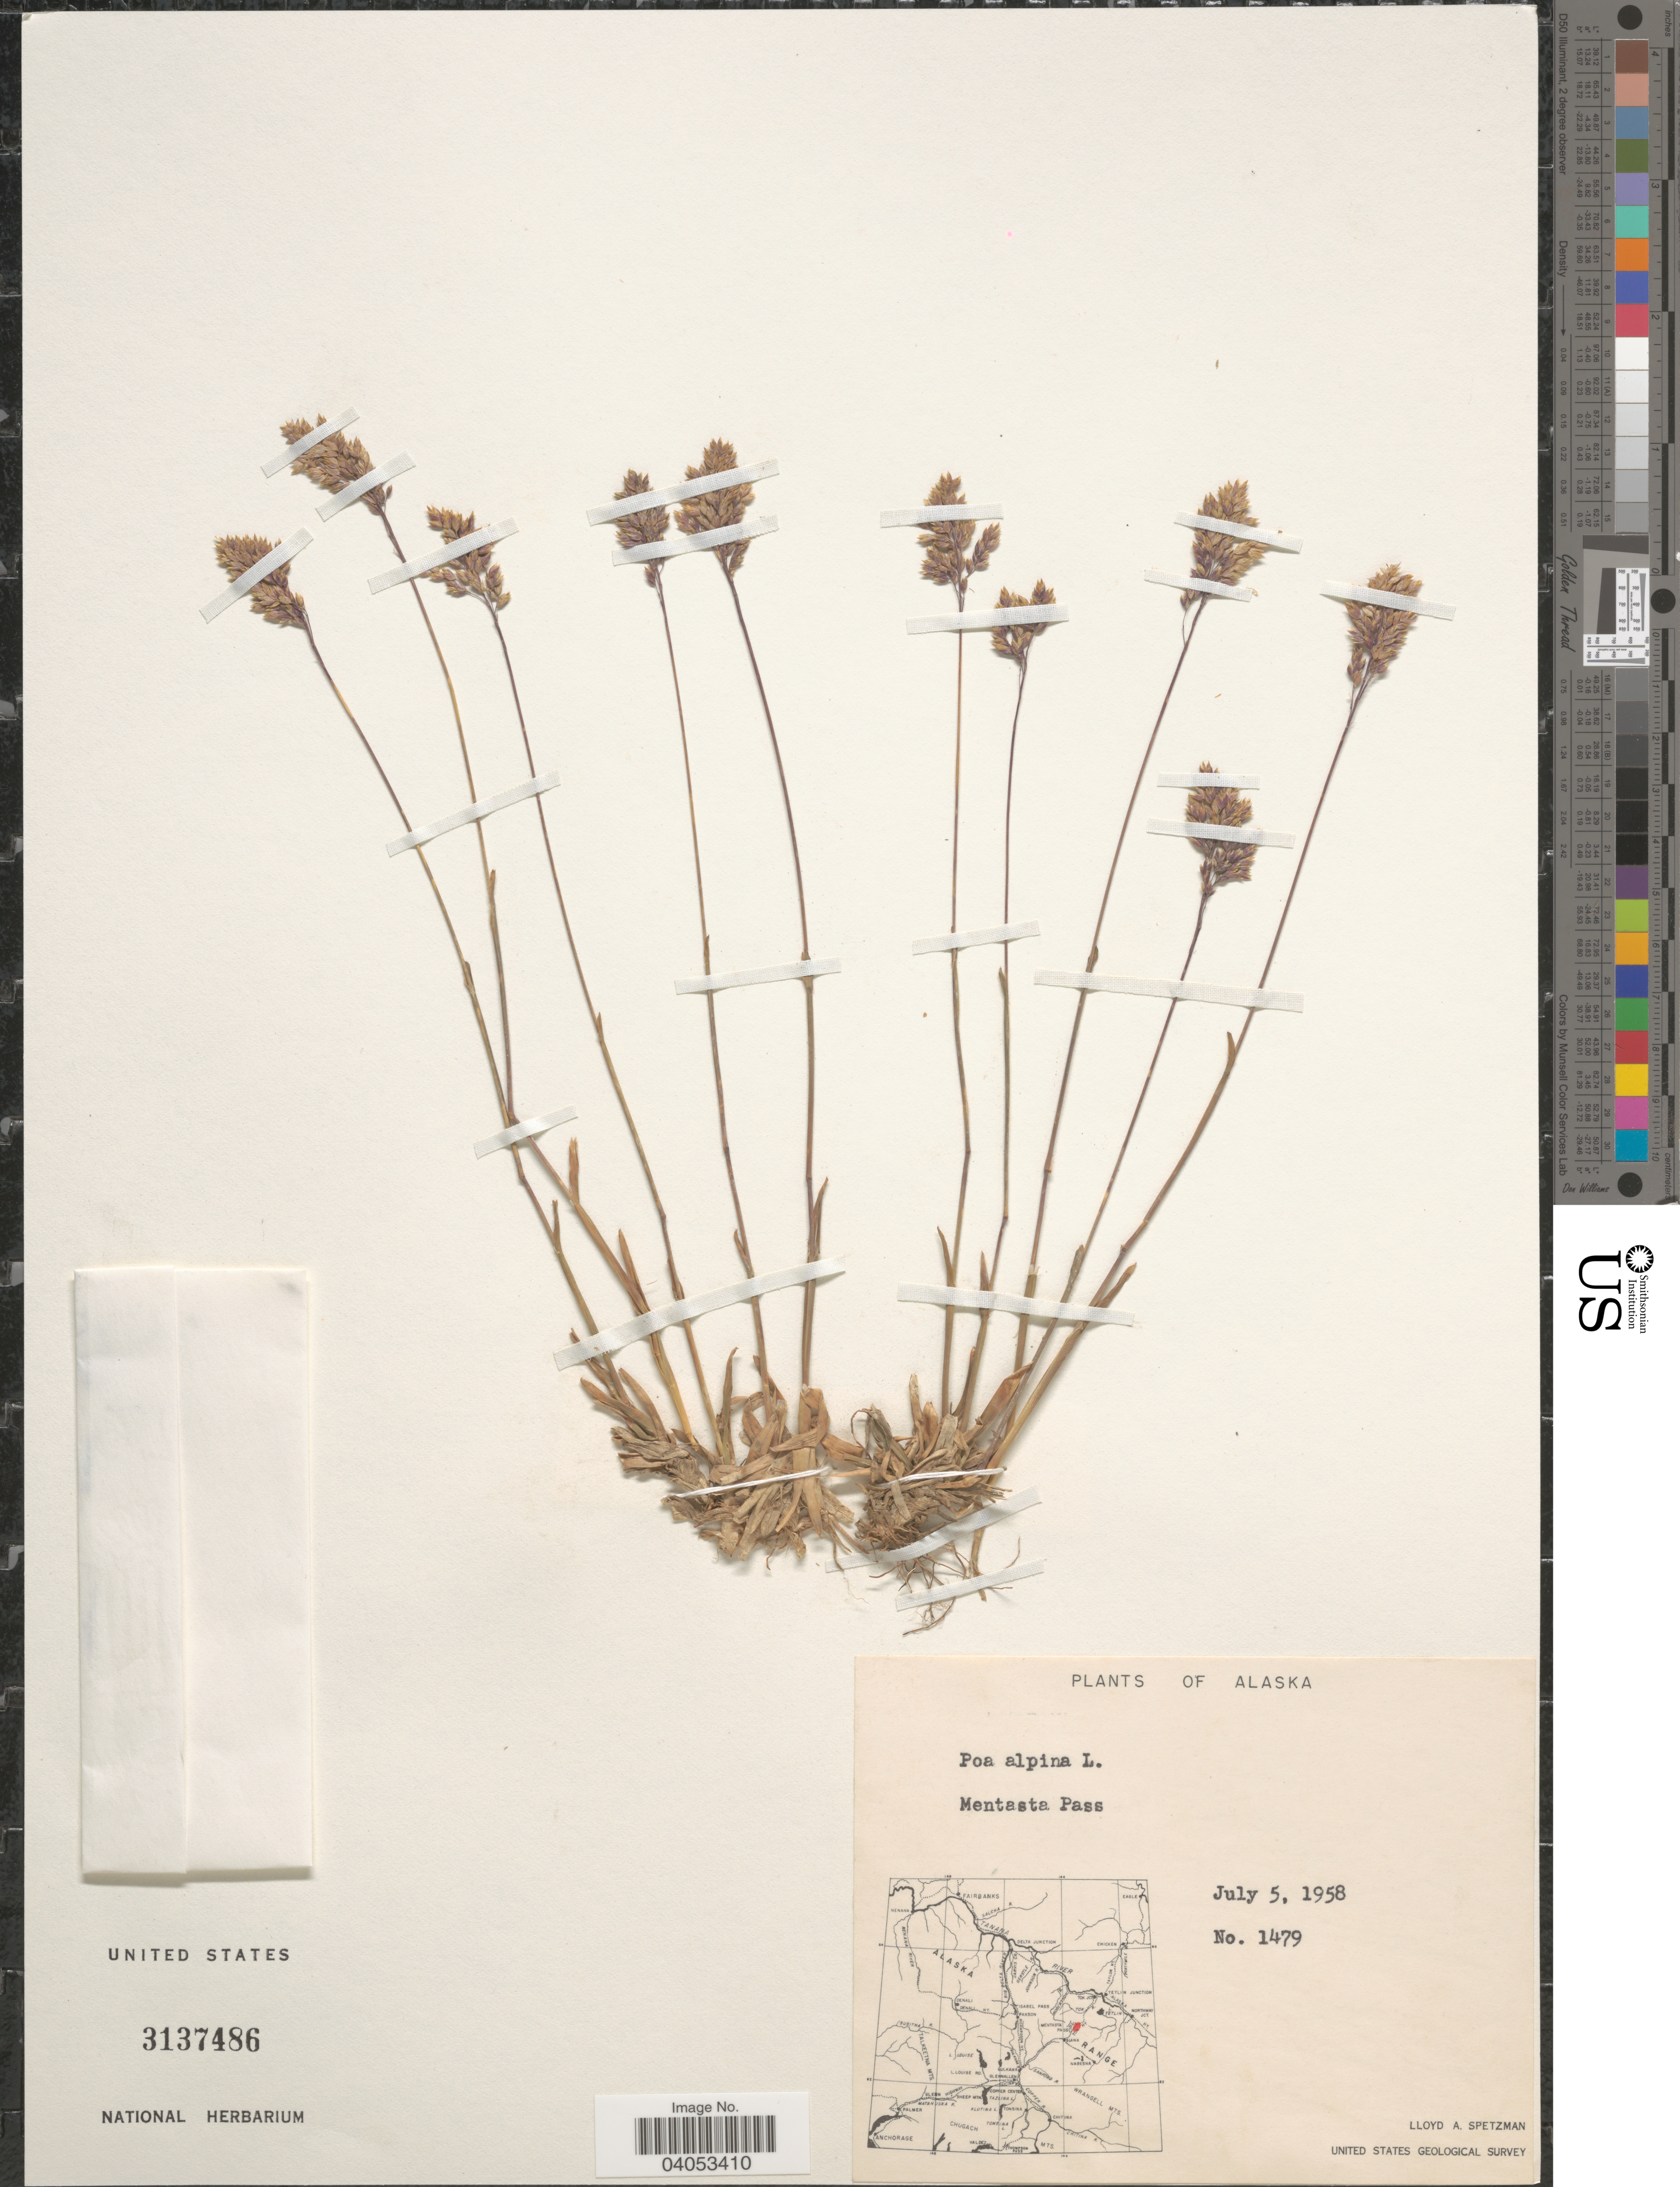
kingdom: Plantae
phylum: Tracheophyta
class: Liliopsida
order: Poales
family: Poaceae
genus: Poa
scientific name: Poa alpina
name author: L.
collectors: L. Spetzman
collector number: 1479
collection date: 1958-07-05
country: United States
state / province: Alaska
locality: Mentasta Pass.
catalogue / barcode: US 3137486